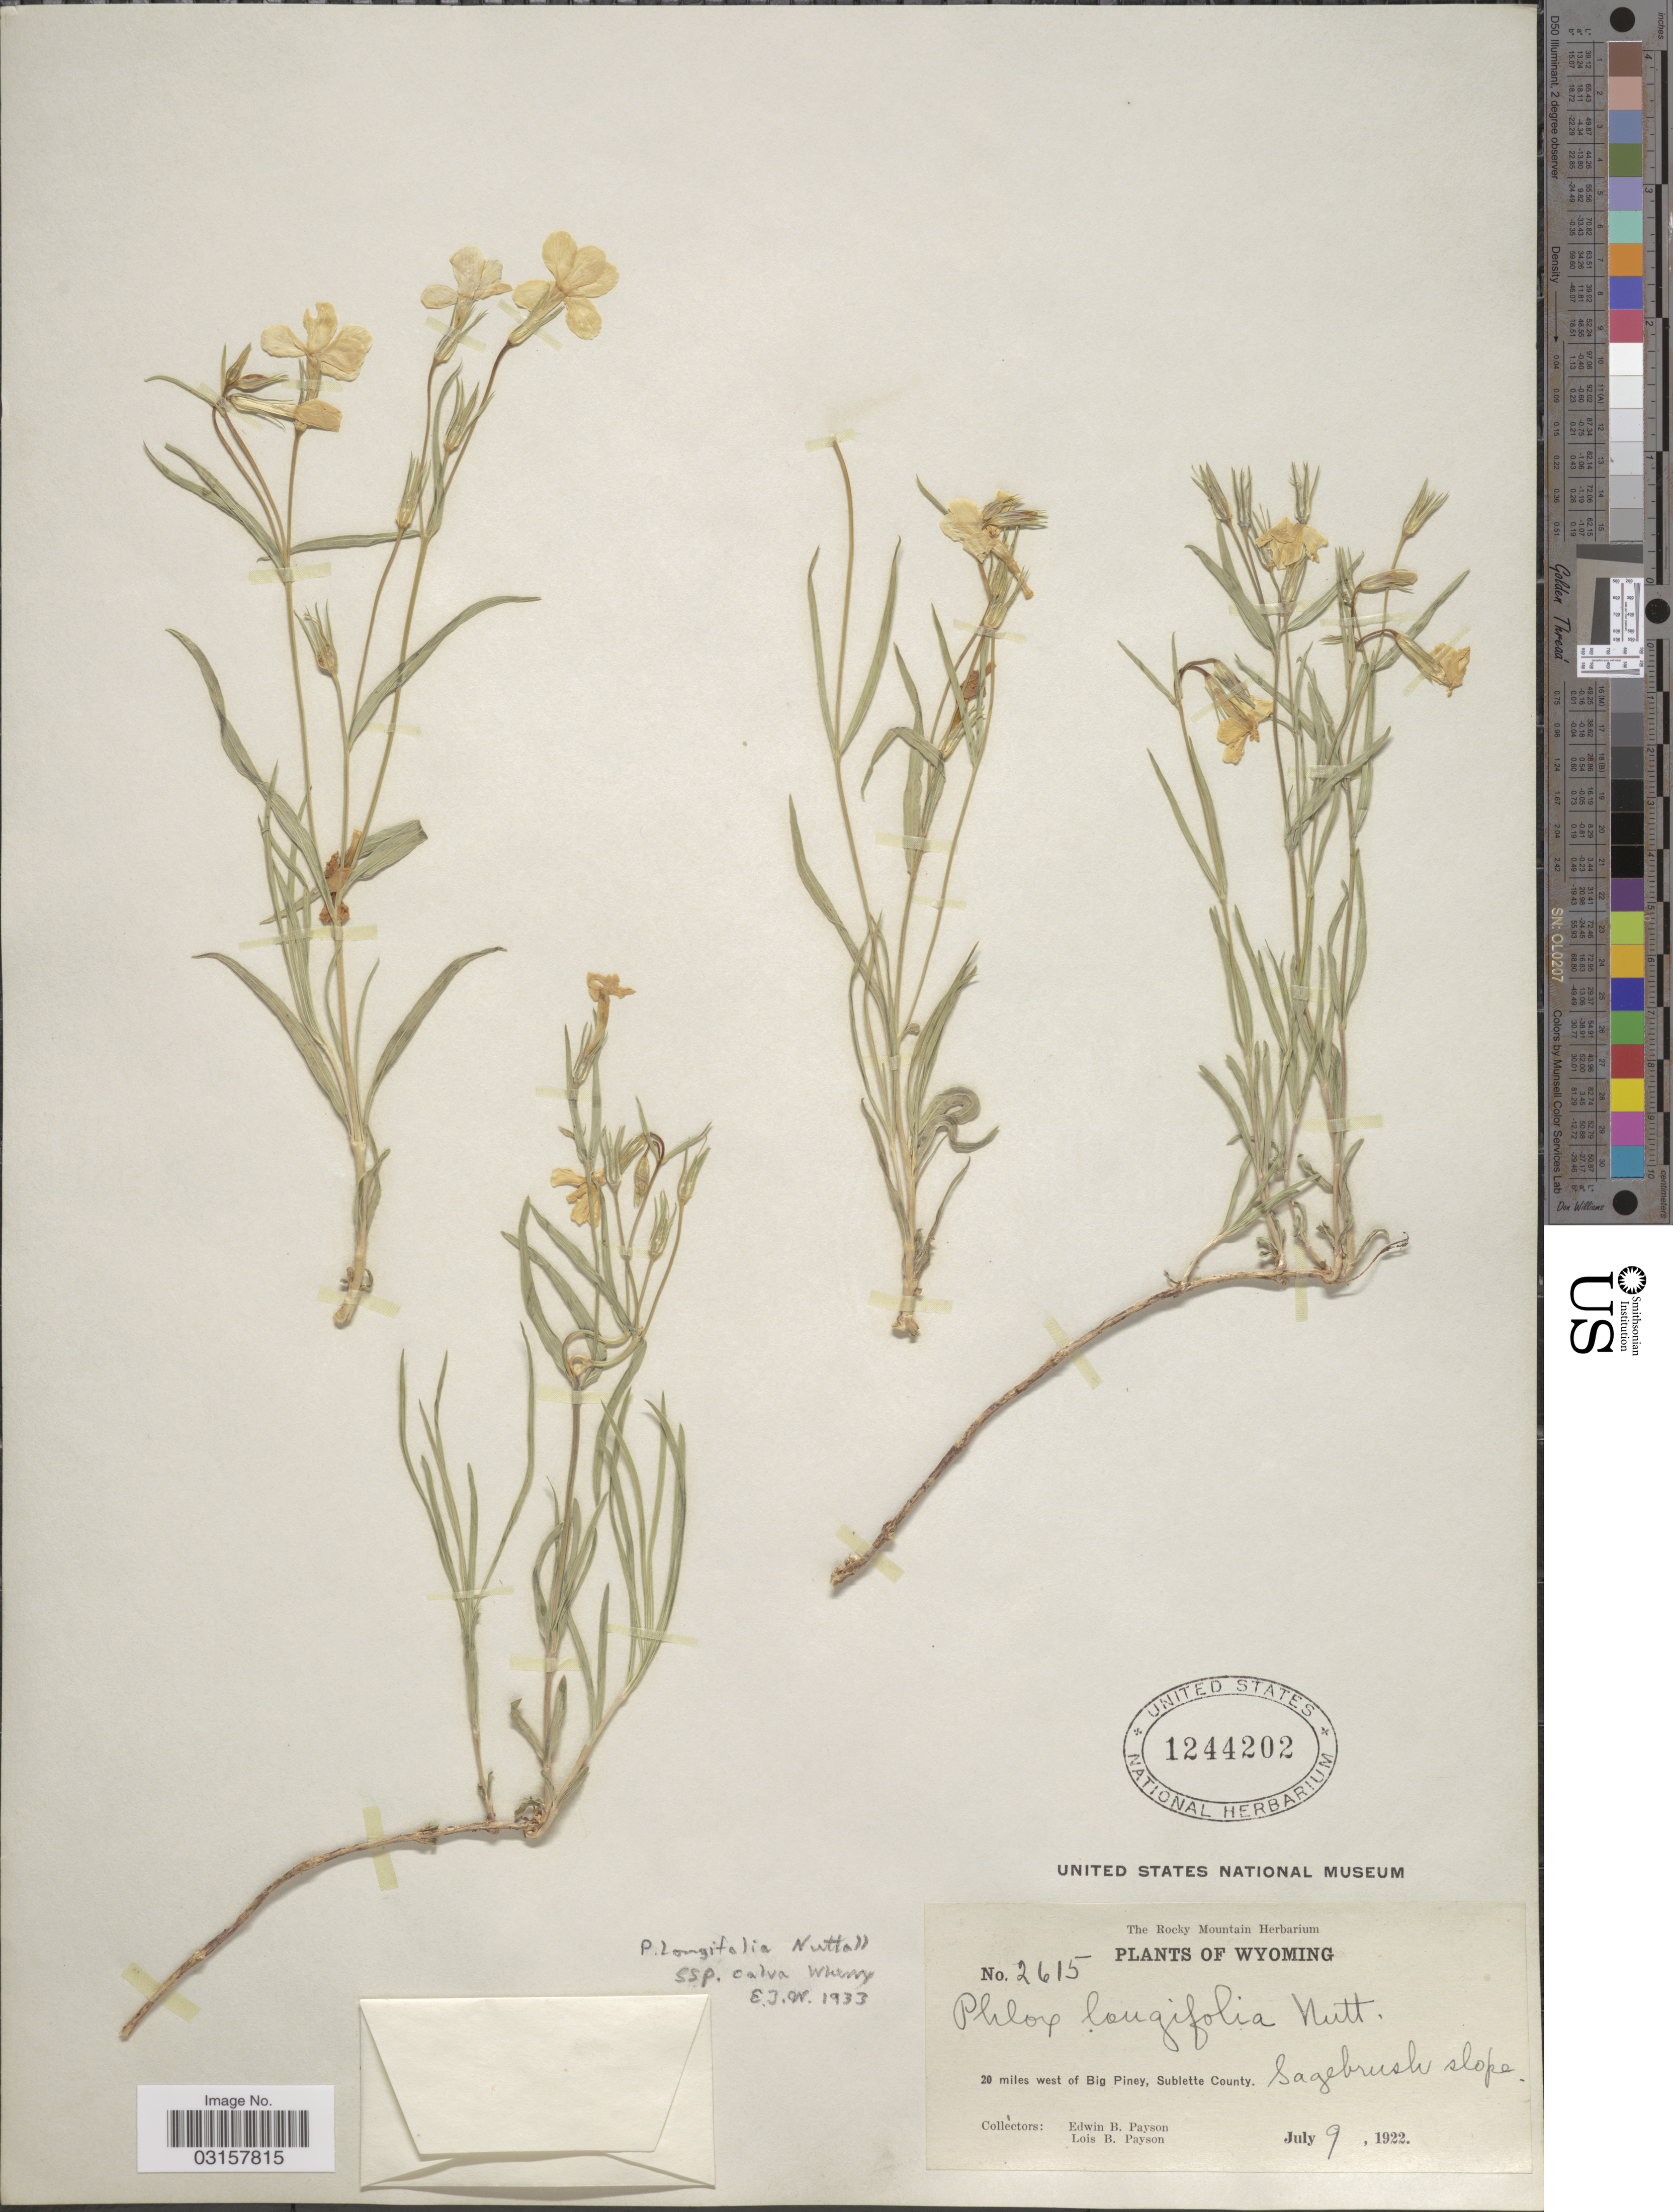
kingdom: Plantae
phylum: Tracheophyta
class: Magnoliopsida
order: Ericales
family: Polemoniaceae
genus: Phlox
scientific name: Phlox longifolia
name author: Nutt.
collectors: E. B. Payson & L. Payson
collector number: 2615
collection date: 1922-07-09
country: United States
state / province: Wyoming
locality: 20 miles west of Big Piney, Sublette County. Sagebrush slope.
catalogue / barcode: US 1244202